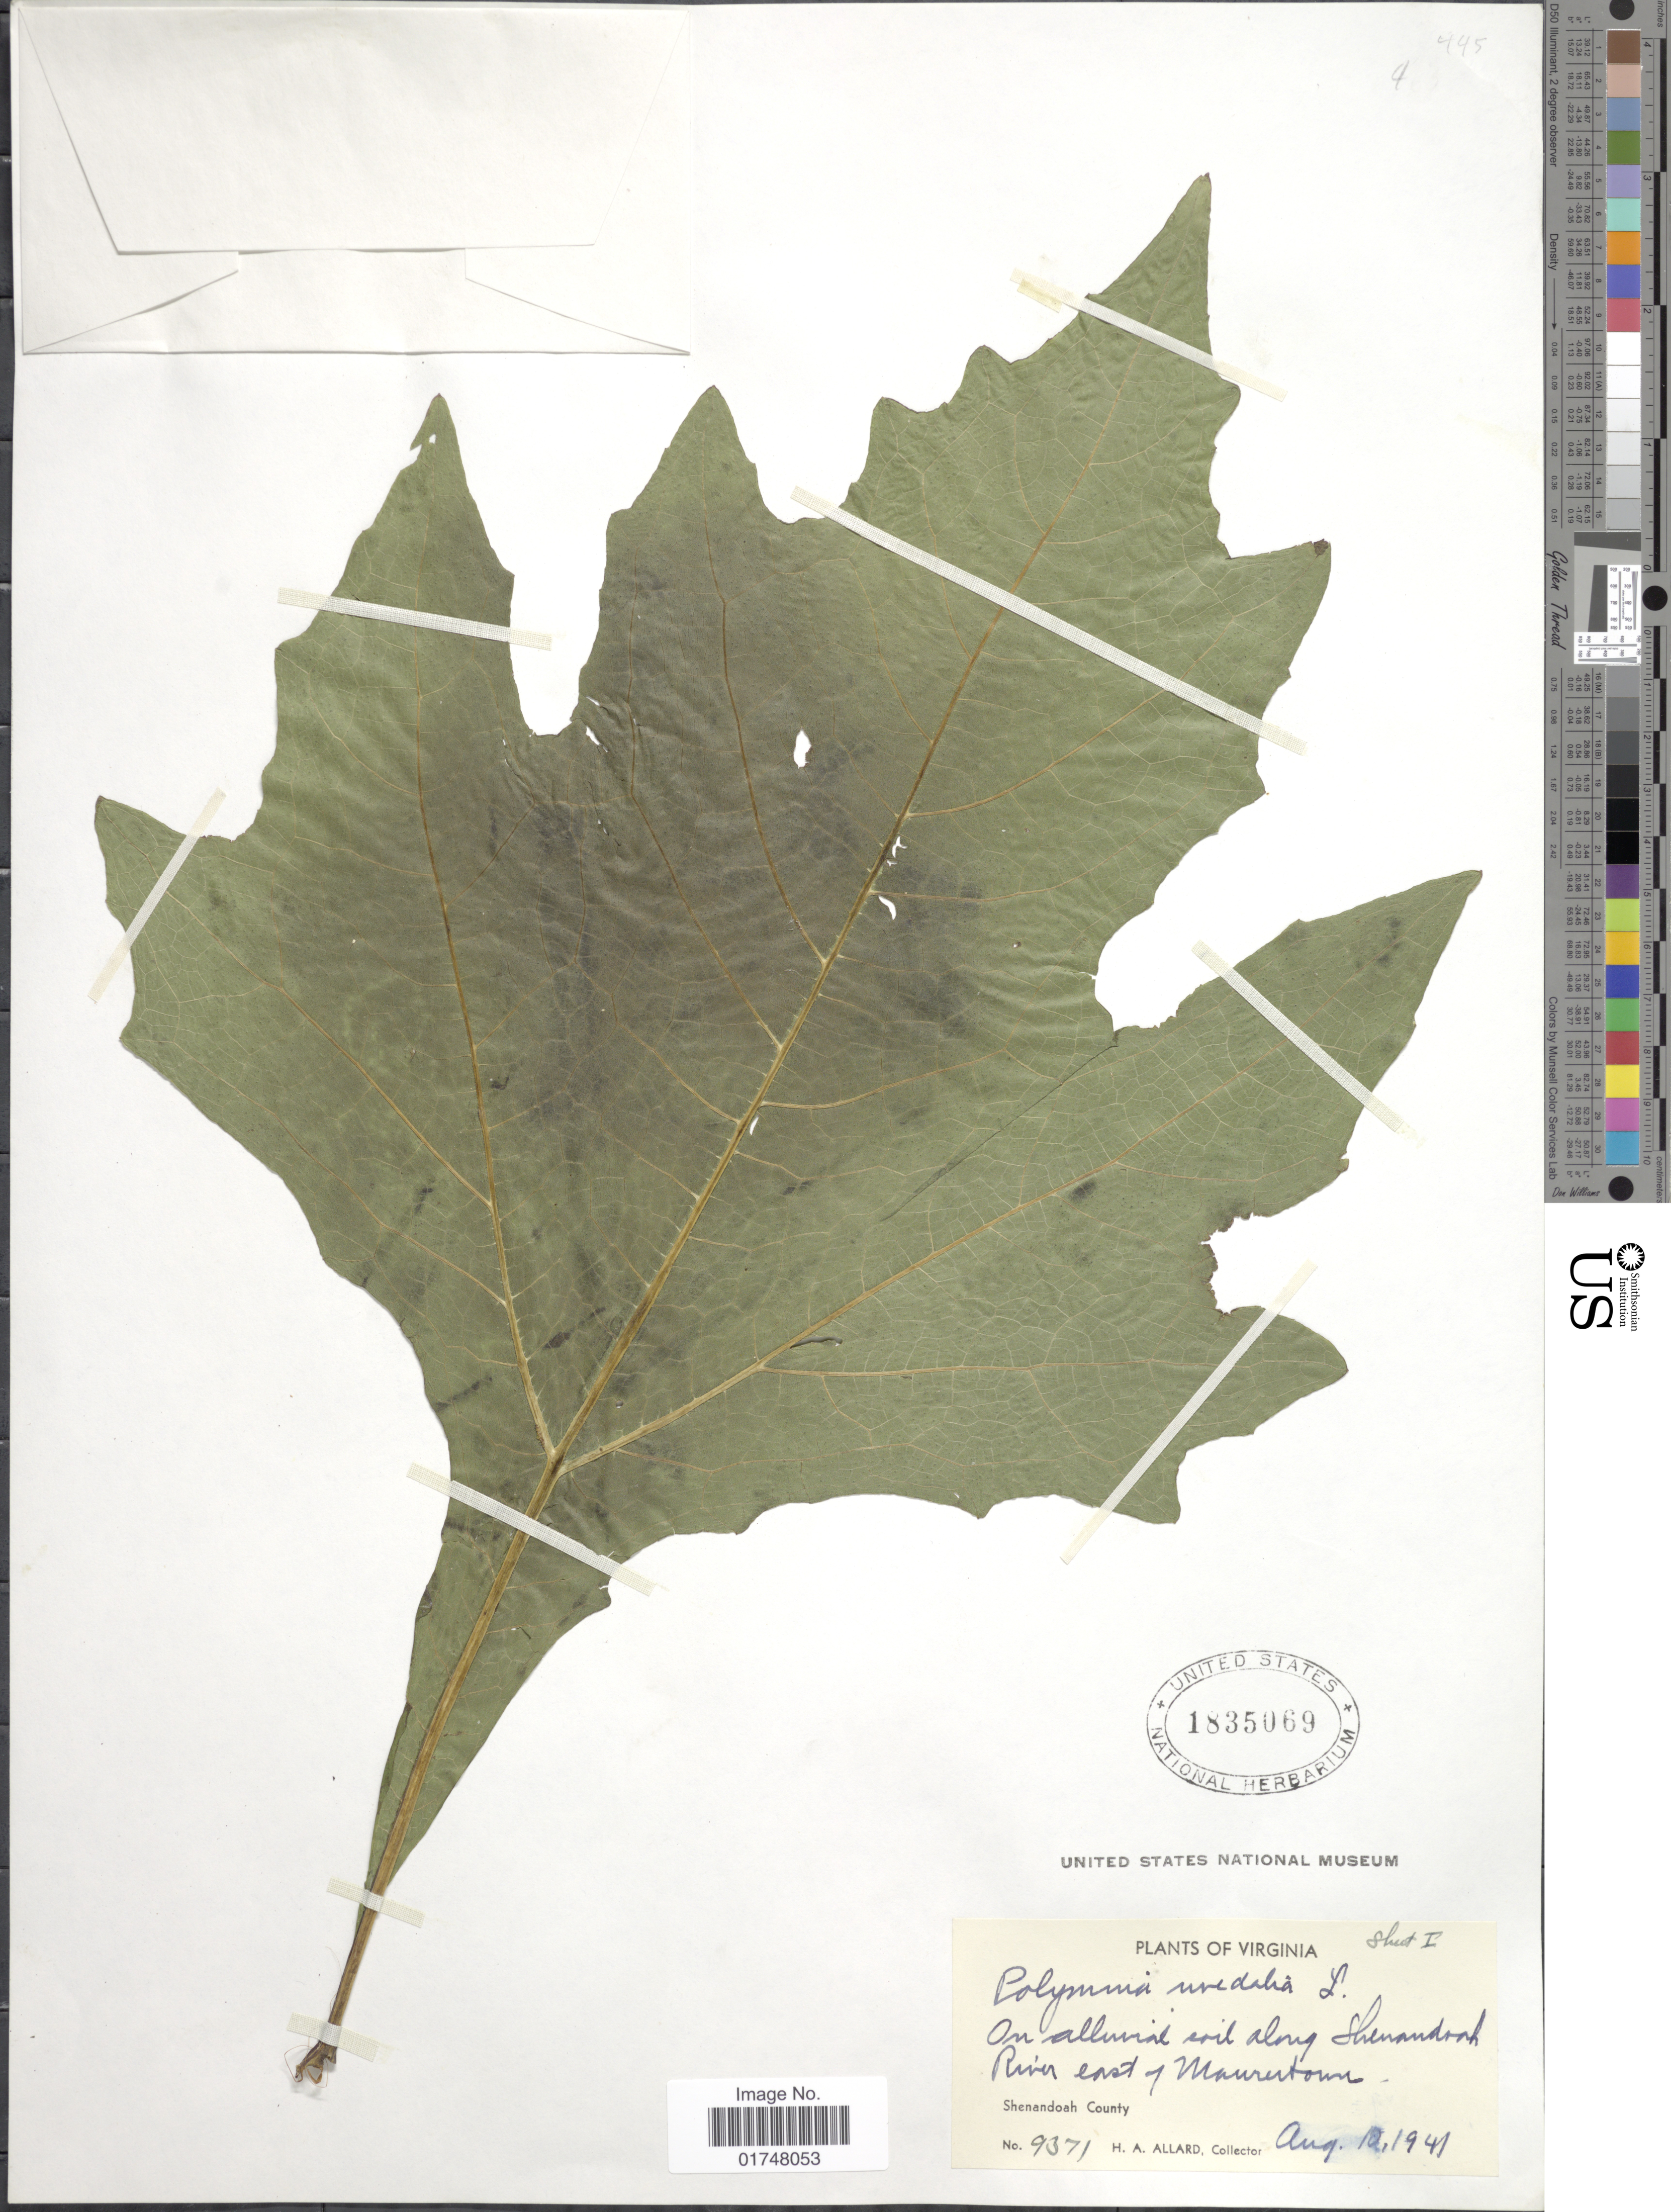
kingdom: Plantae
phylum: Tracheophyta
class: Magnoliopsida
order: Asterales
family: Asteraceae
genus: Smallanthus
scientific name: Smallanthus uvedalia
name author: (L.) Mack. ex Mack.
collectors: H. A. Allard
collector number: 9371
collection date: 1941-08-10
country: United States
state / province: Virginia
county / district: Shenandoah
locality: Shenandoah County: along Shenandoah River east of Maurertown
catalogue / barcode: US 1835069